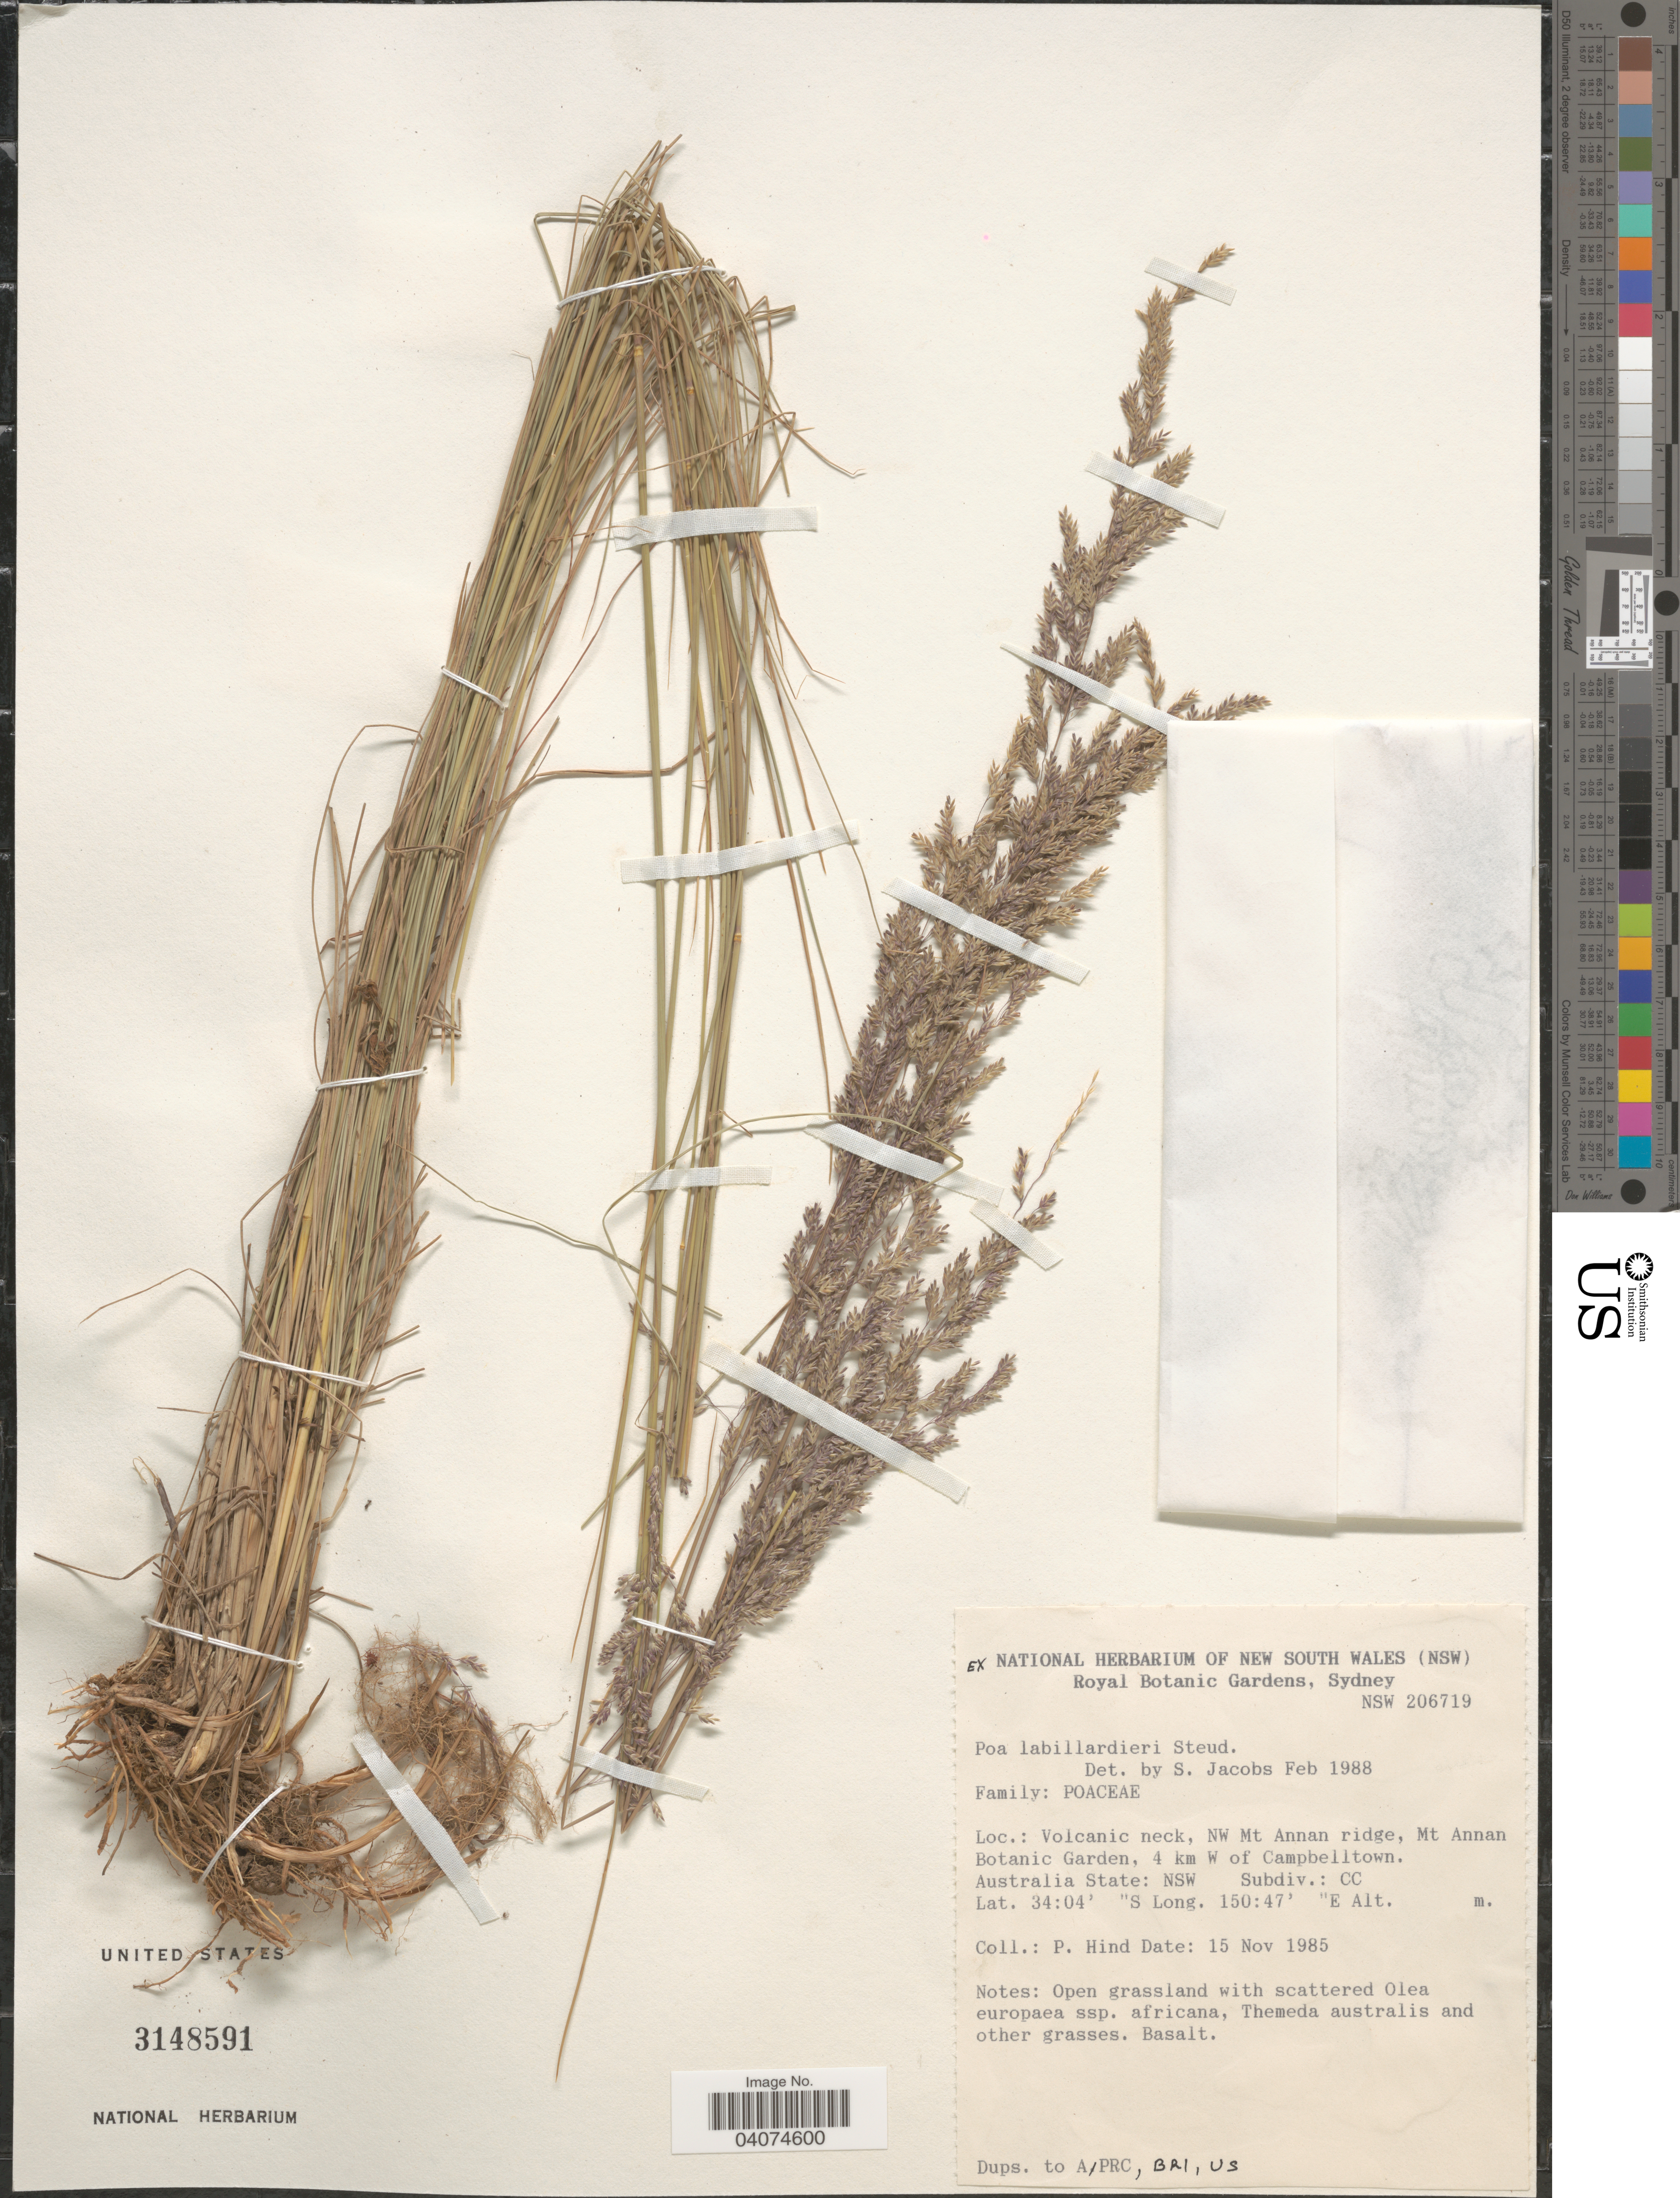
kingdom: Plantae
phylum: Tracheophyta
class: Liliopsida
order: Poales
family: Poaceae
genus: Poa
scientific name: Poa labillardierei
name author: Steud.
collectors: P. Hind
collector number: NSW206719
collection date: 1985-11-15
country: Australia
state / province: New South Wales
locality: Volcanic neck, NW Mt Annan ridge, Mt Annan Botanic Garden, 4 km W of Campbelltown. Subdiv.: CC.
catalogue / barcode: US 3148591